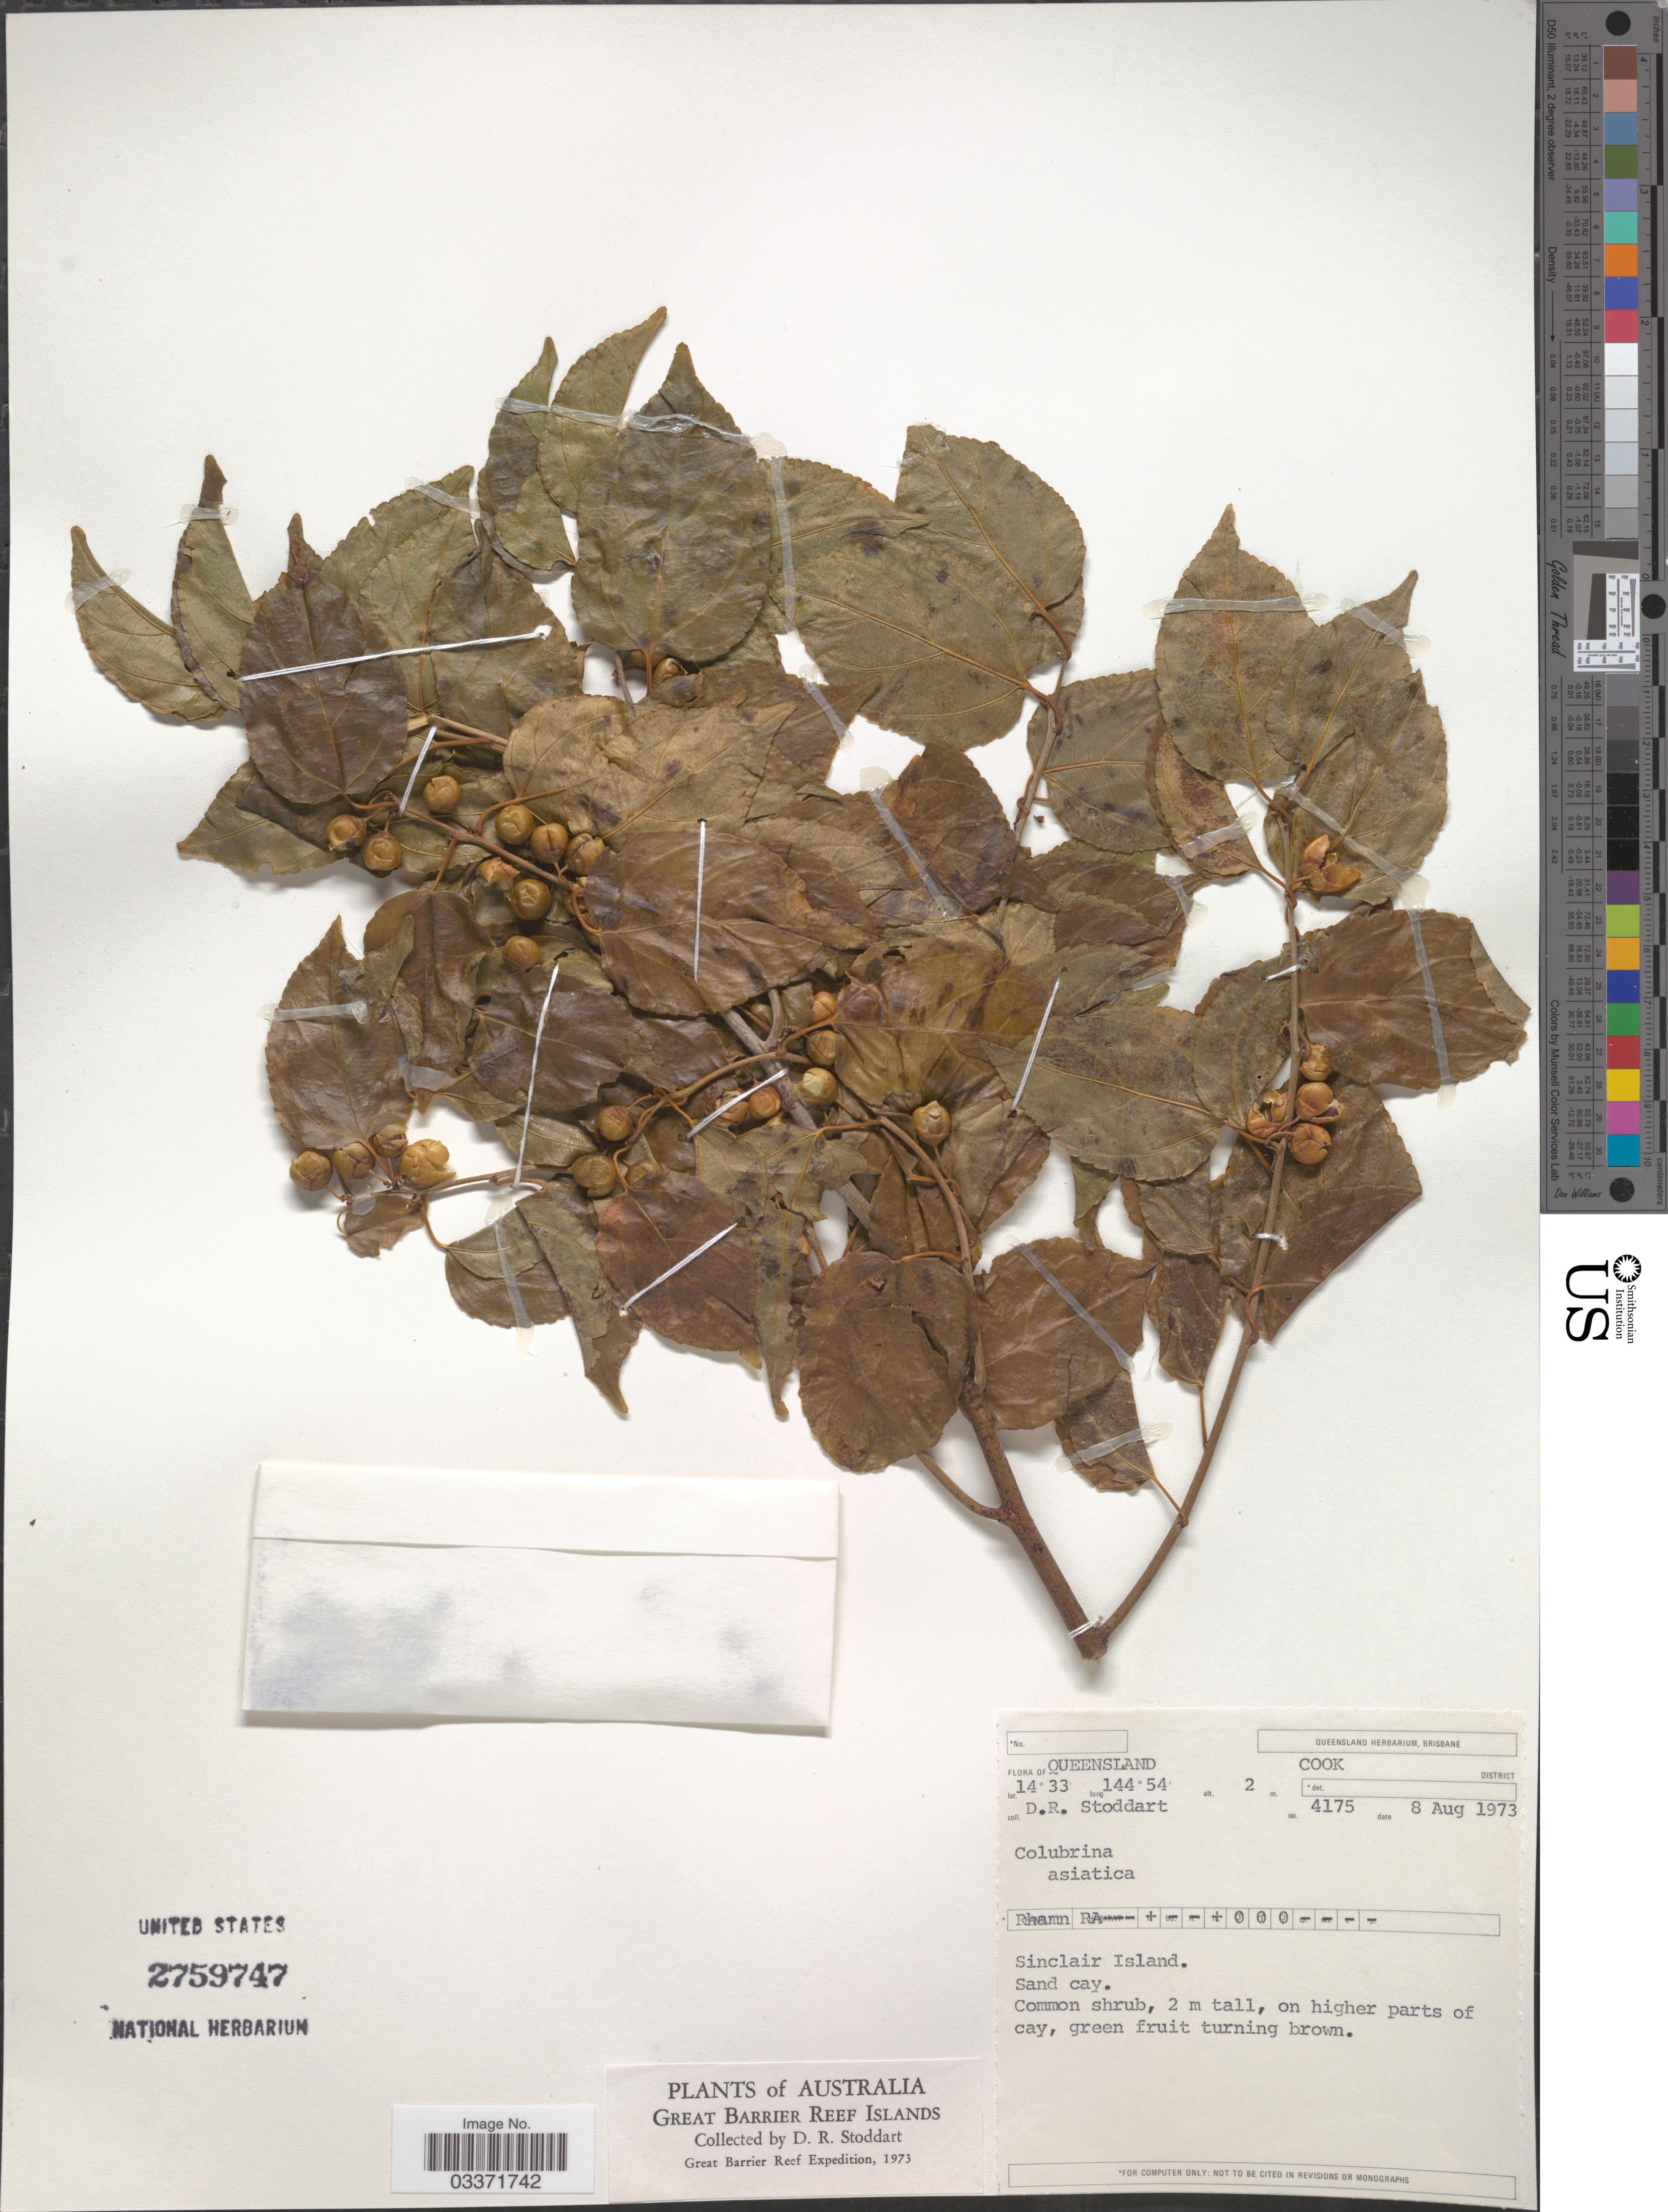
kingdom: Plantae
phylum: Tracheophyta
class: Magnoliopsida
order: Rosales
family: Rhamnaceae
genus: Colubrina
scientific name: Colubrina asiatica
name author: (L.) Brongn.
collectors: D. R. Stoddart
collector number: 4175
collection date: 1973-08-08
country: Australia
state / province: Queensland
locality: Great Barrier Reef Islands, Cook District, Sinclair Island.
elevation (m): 2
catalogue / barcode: US 2759747